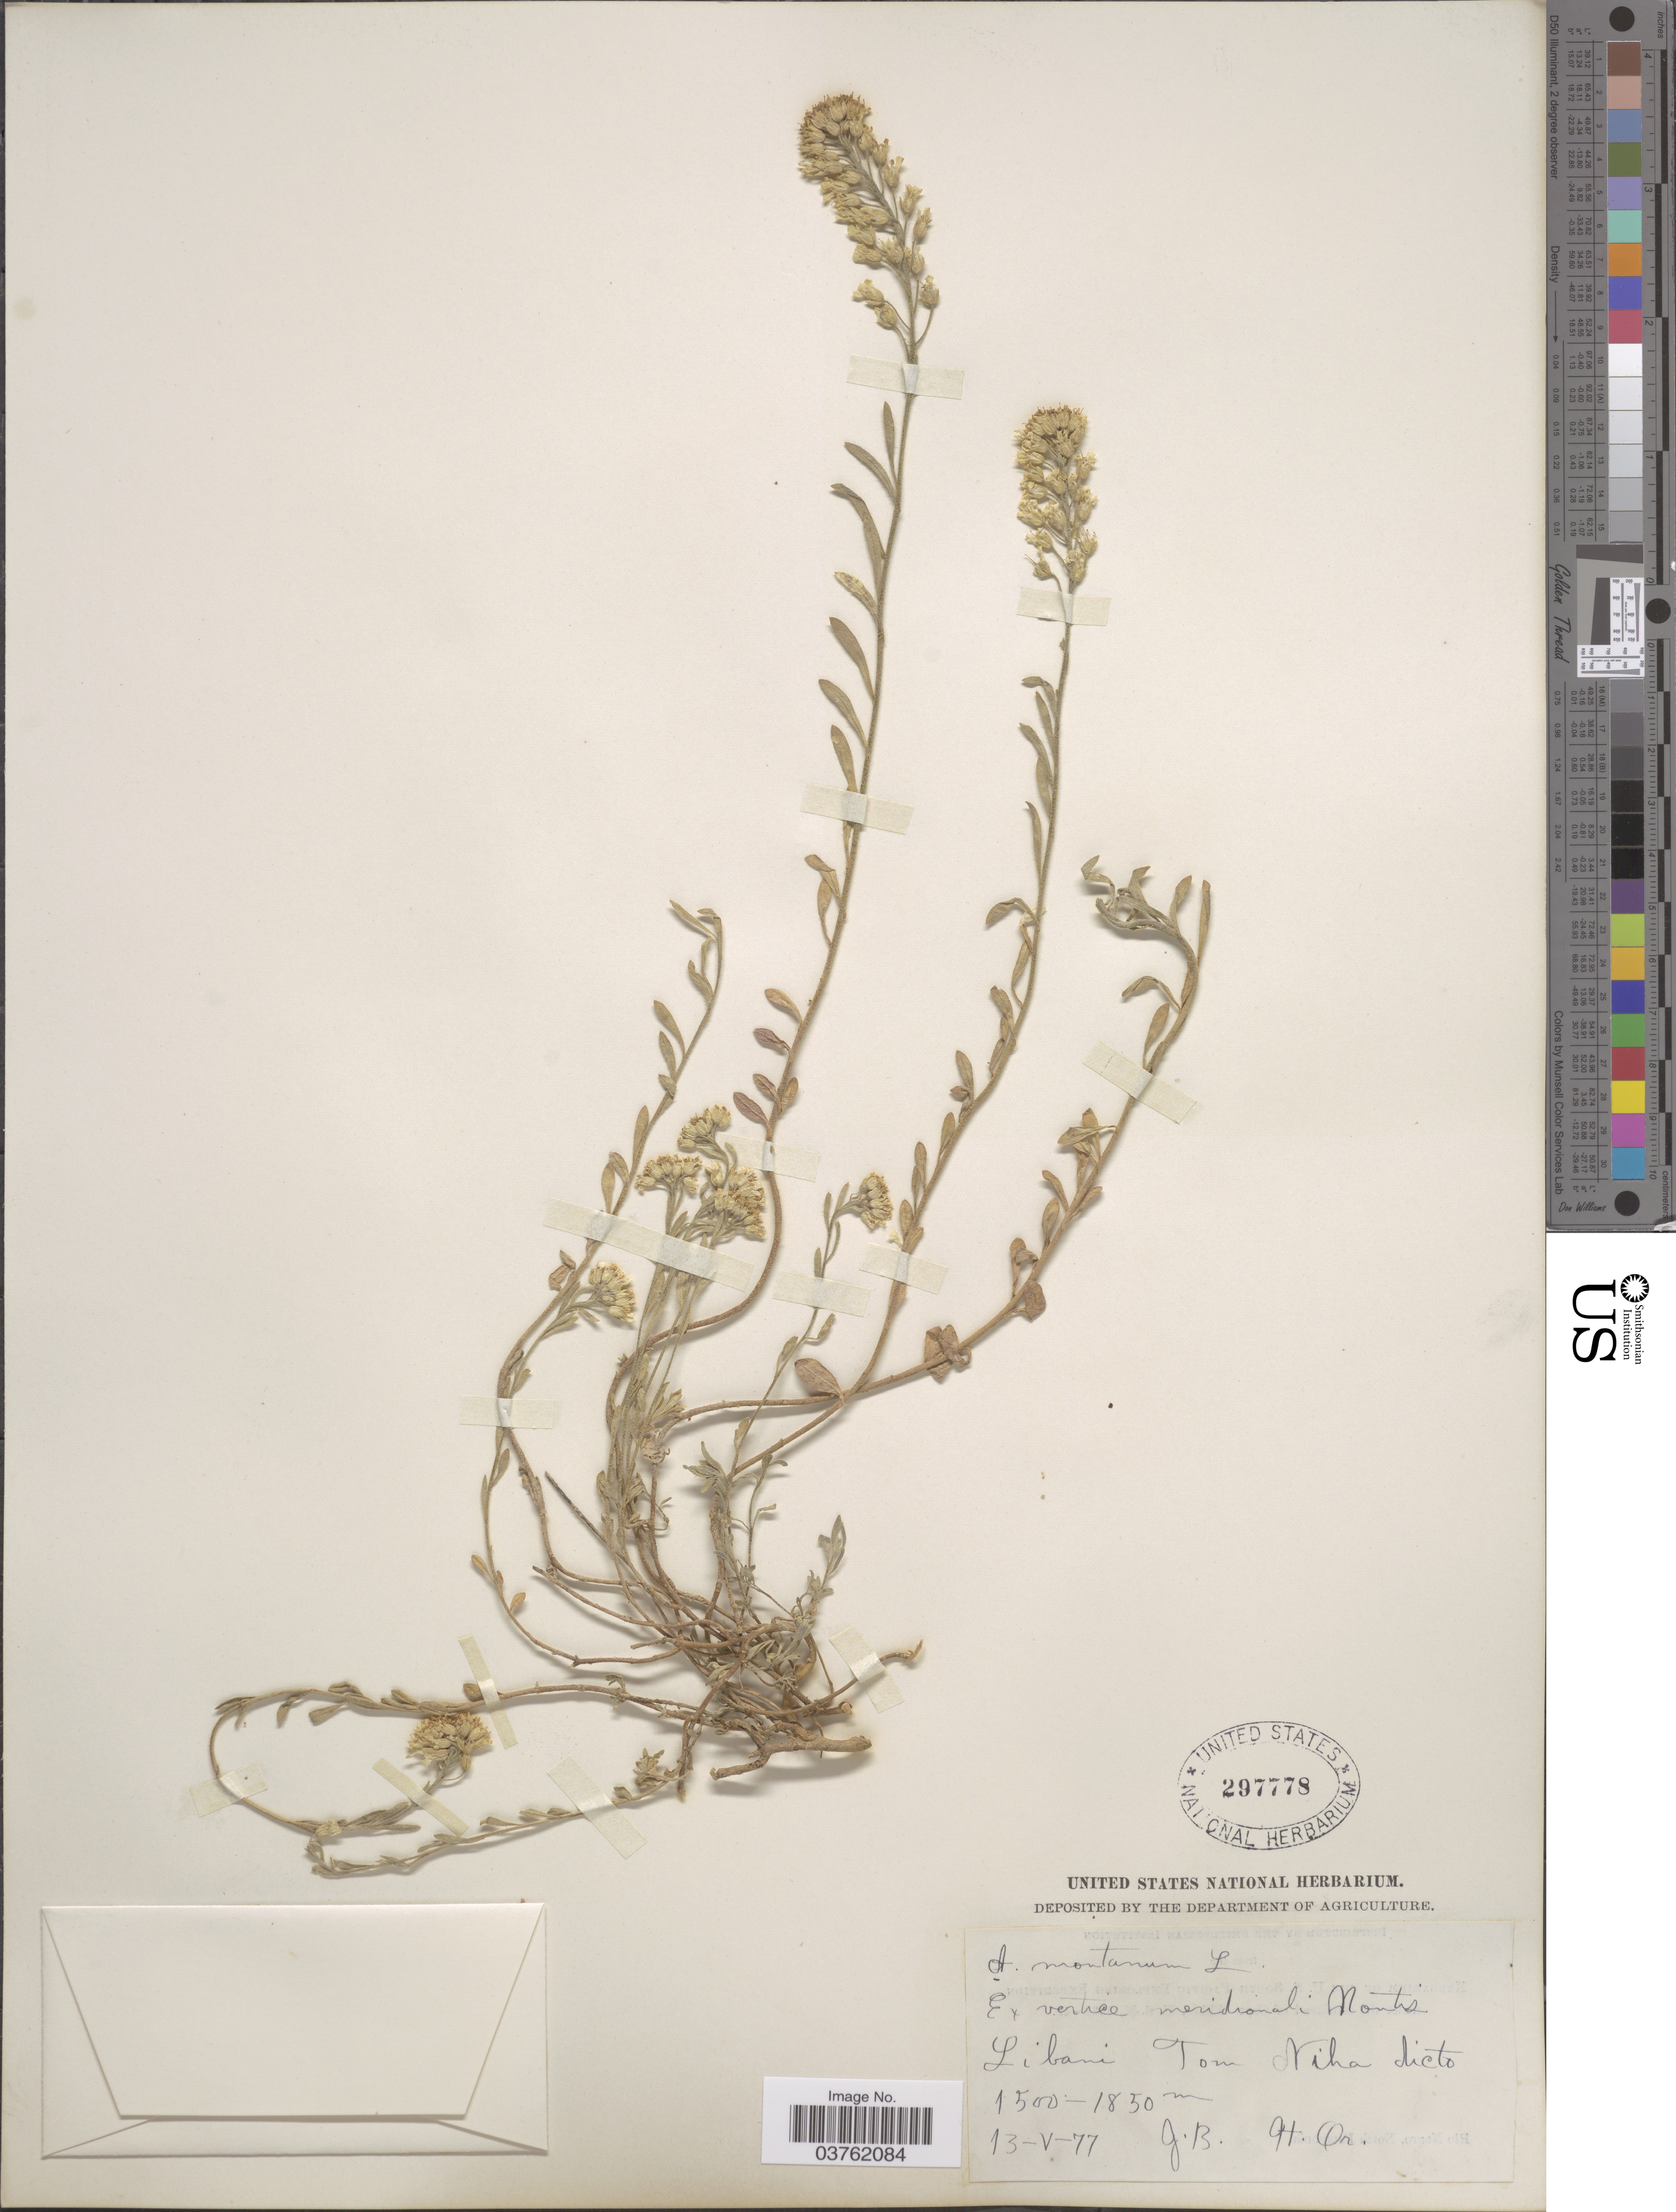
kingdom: Plantae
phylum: Tracheophyta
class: Magnoliopsida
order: Brassicales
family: Brassicaceae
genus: Alyssum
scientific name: Alyssum montanum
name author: L.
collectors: J. B.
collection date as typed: Transcribed d/m/y: 13/5/77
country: Lebanon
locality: Ex vertice meridionali Montis Libani Tom Niha dicto.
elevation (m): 1500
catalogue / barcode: US 297778